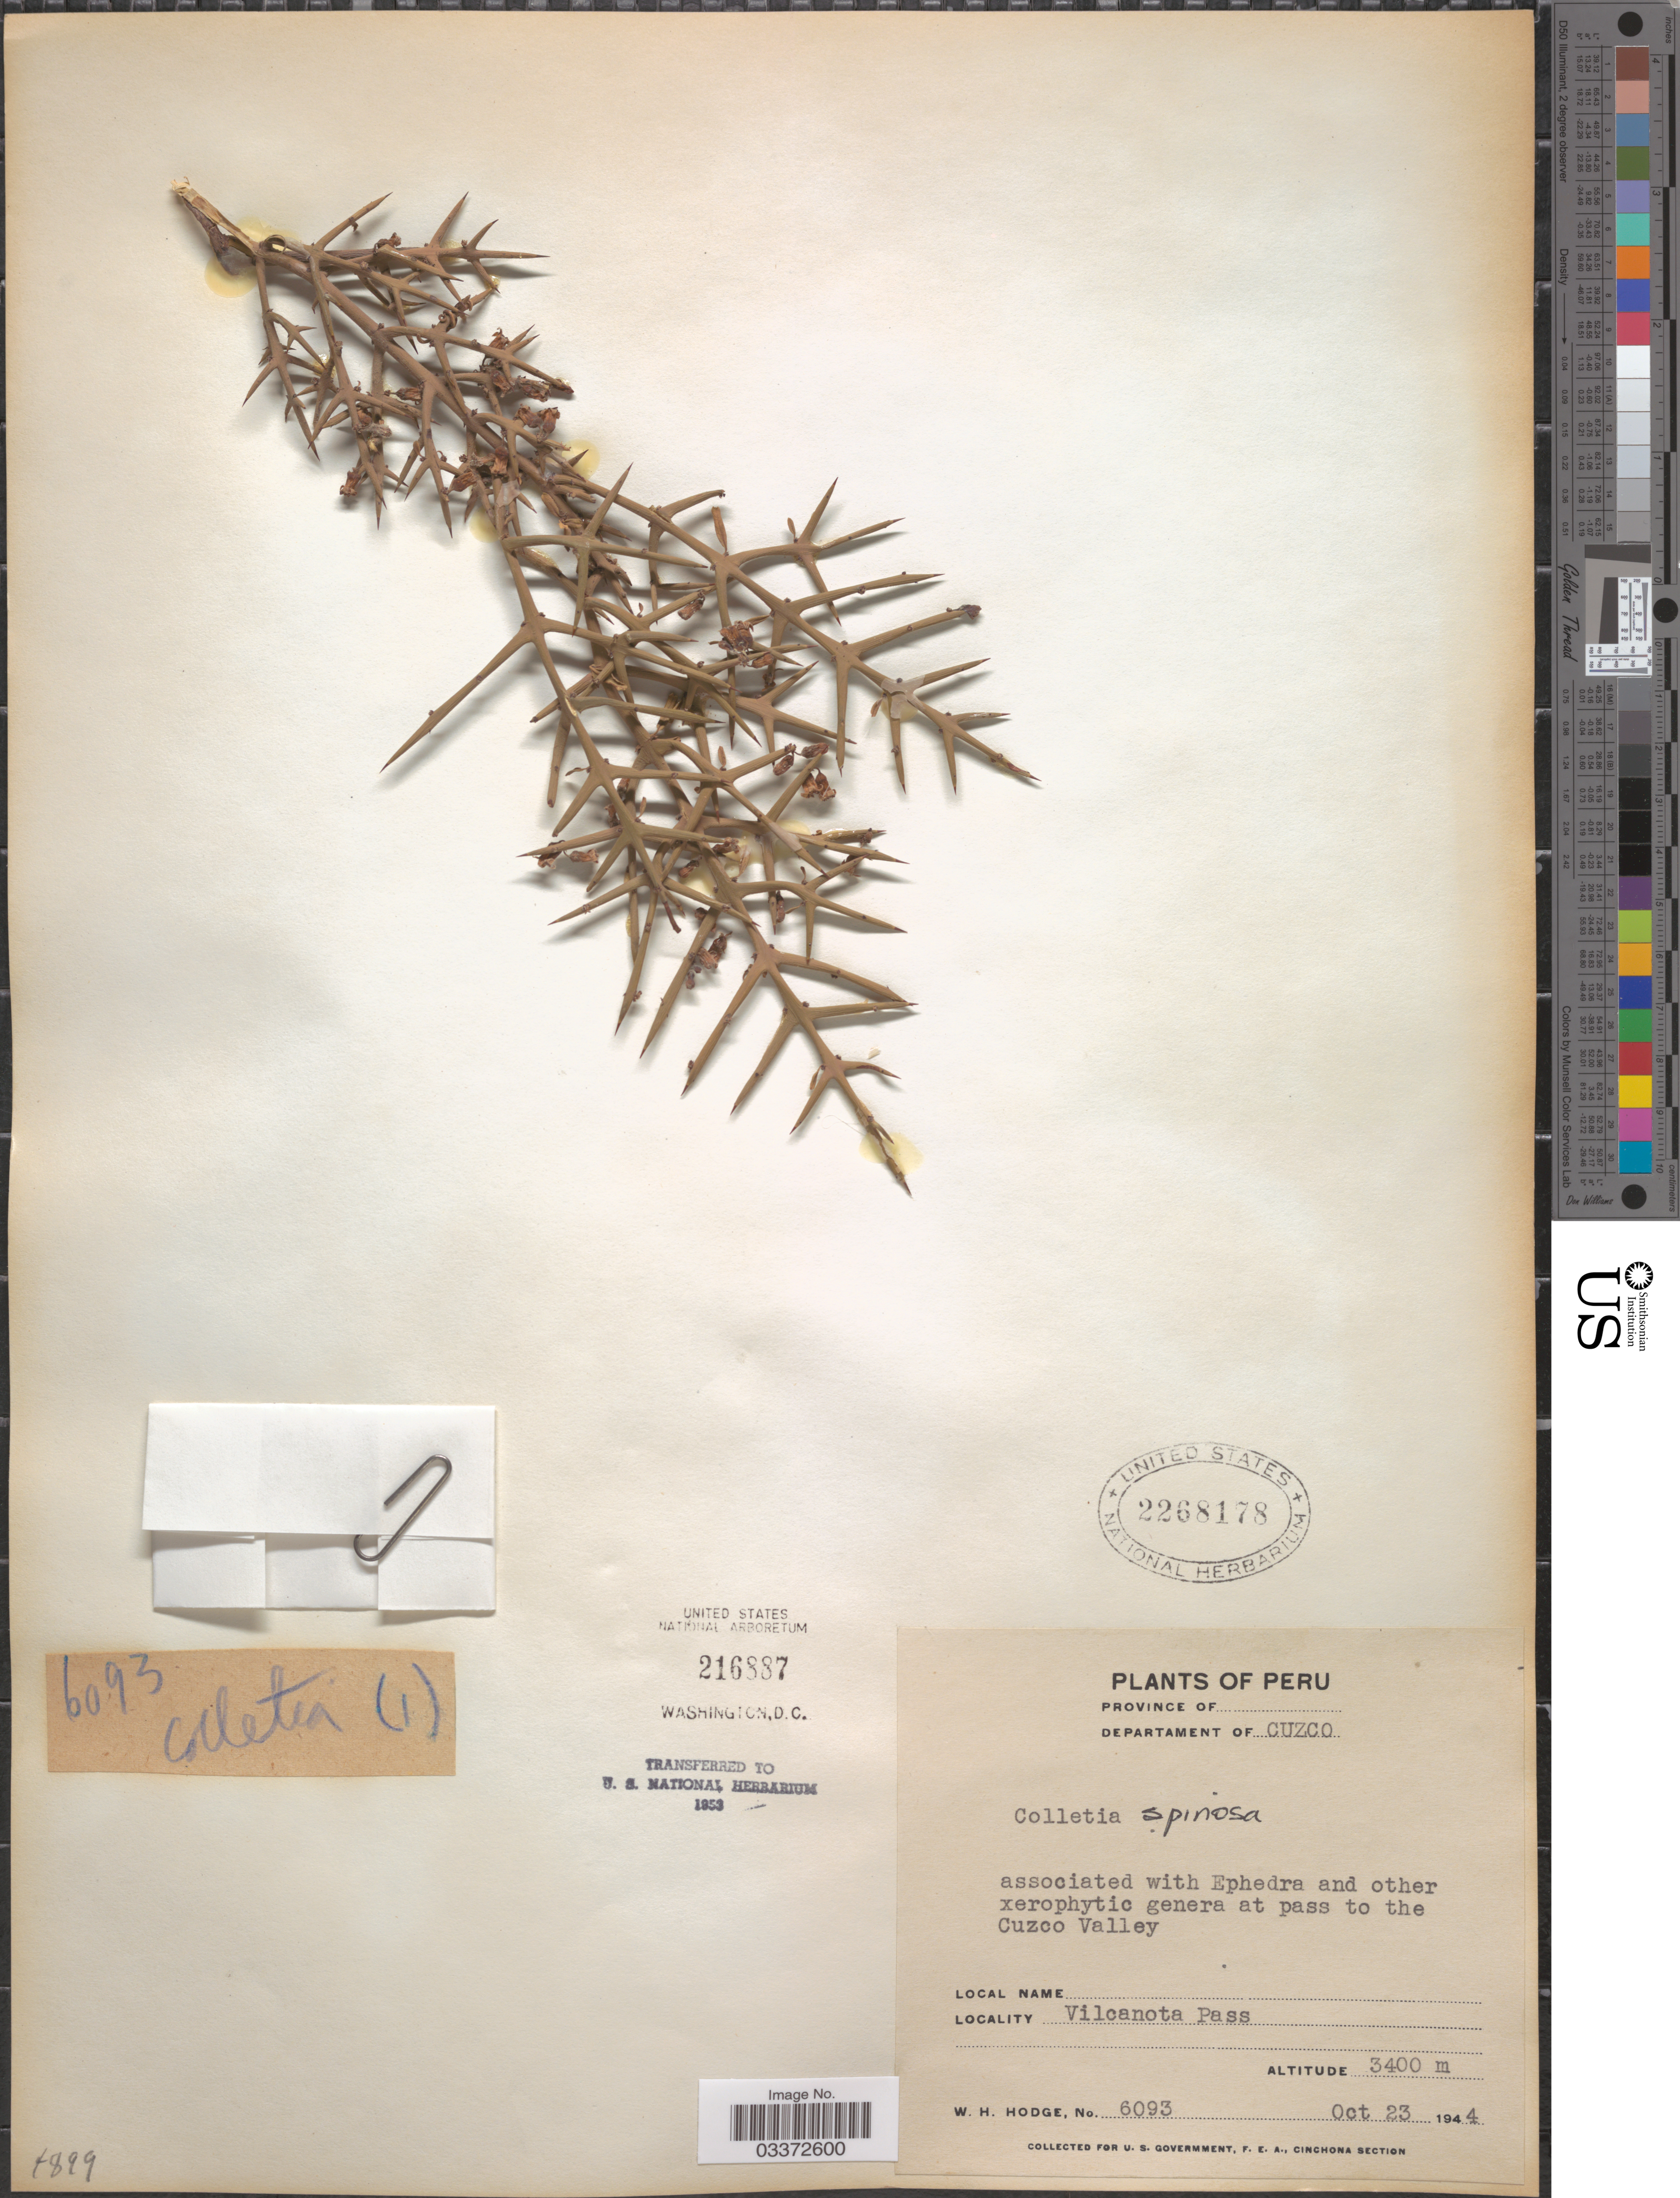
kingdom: Plantae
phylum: Tracheophyta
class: Magnoliopsida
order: Rosales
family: Rhamnaceae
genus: Colletia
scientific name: Colletia spinosa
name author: Lam.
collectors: W. Hodge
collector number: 6093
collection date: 1944-10-23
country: Peru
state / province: Cusco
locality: Department of Cuzco. Vilcanota Pass. At pass to the Cuzco Valley.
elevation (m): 3400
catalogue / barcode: US 2268178